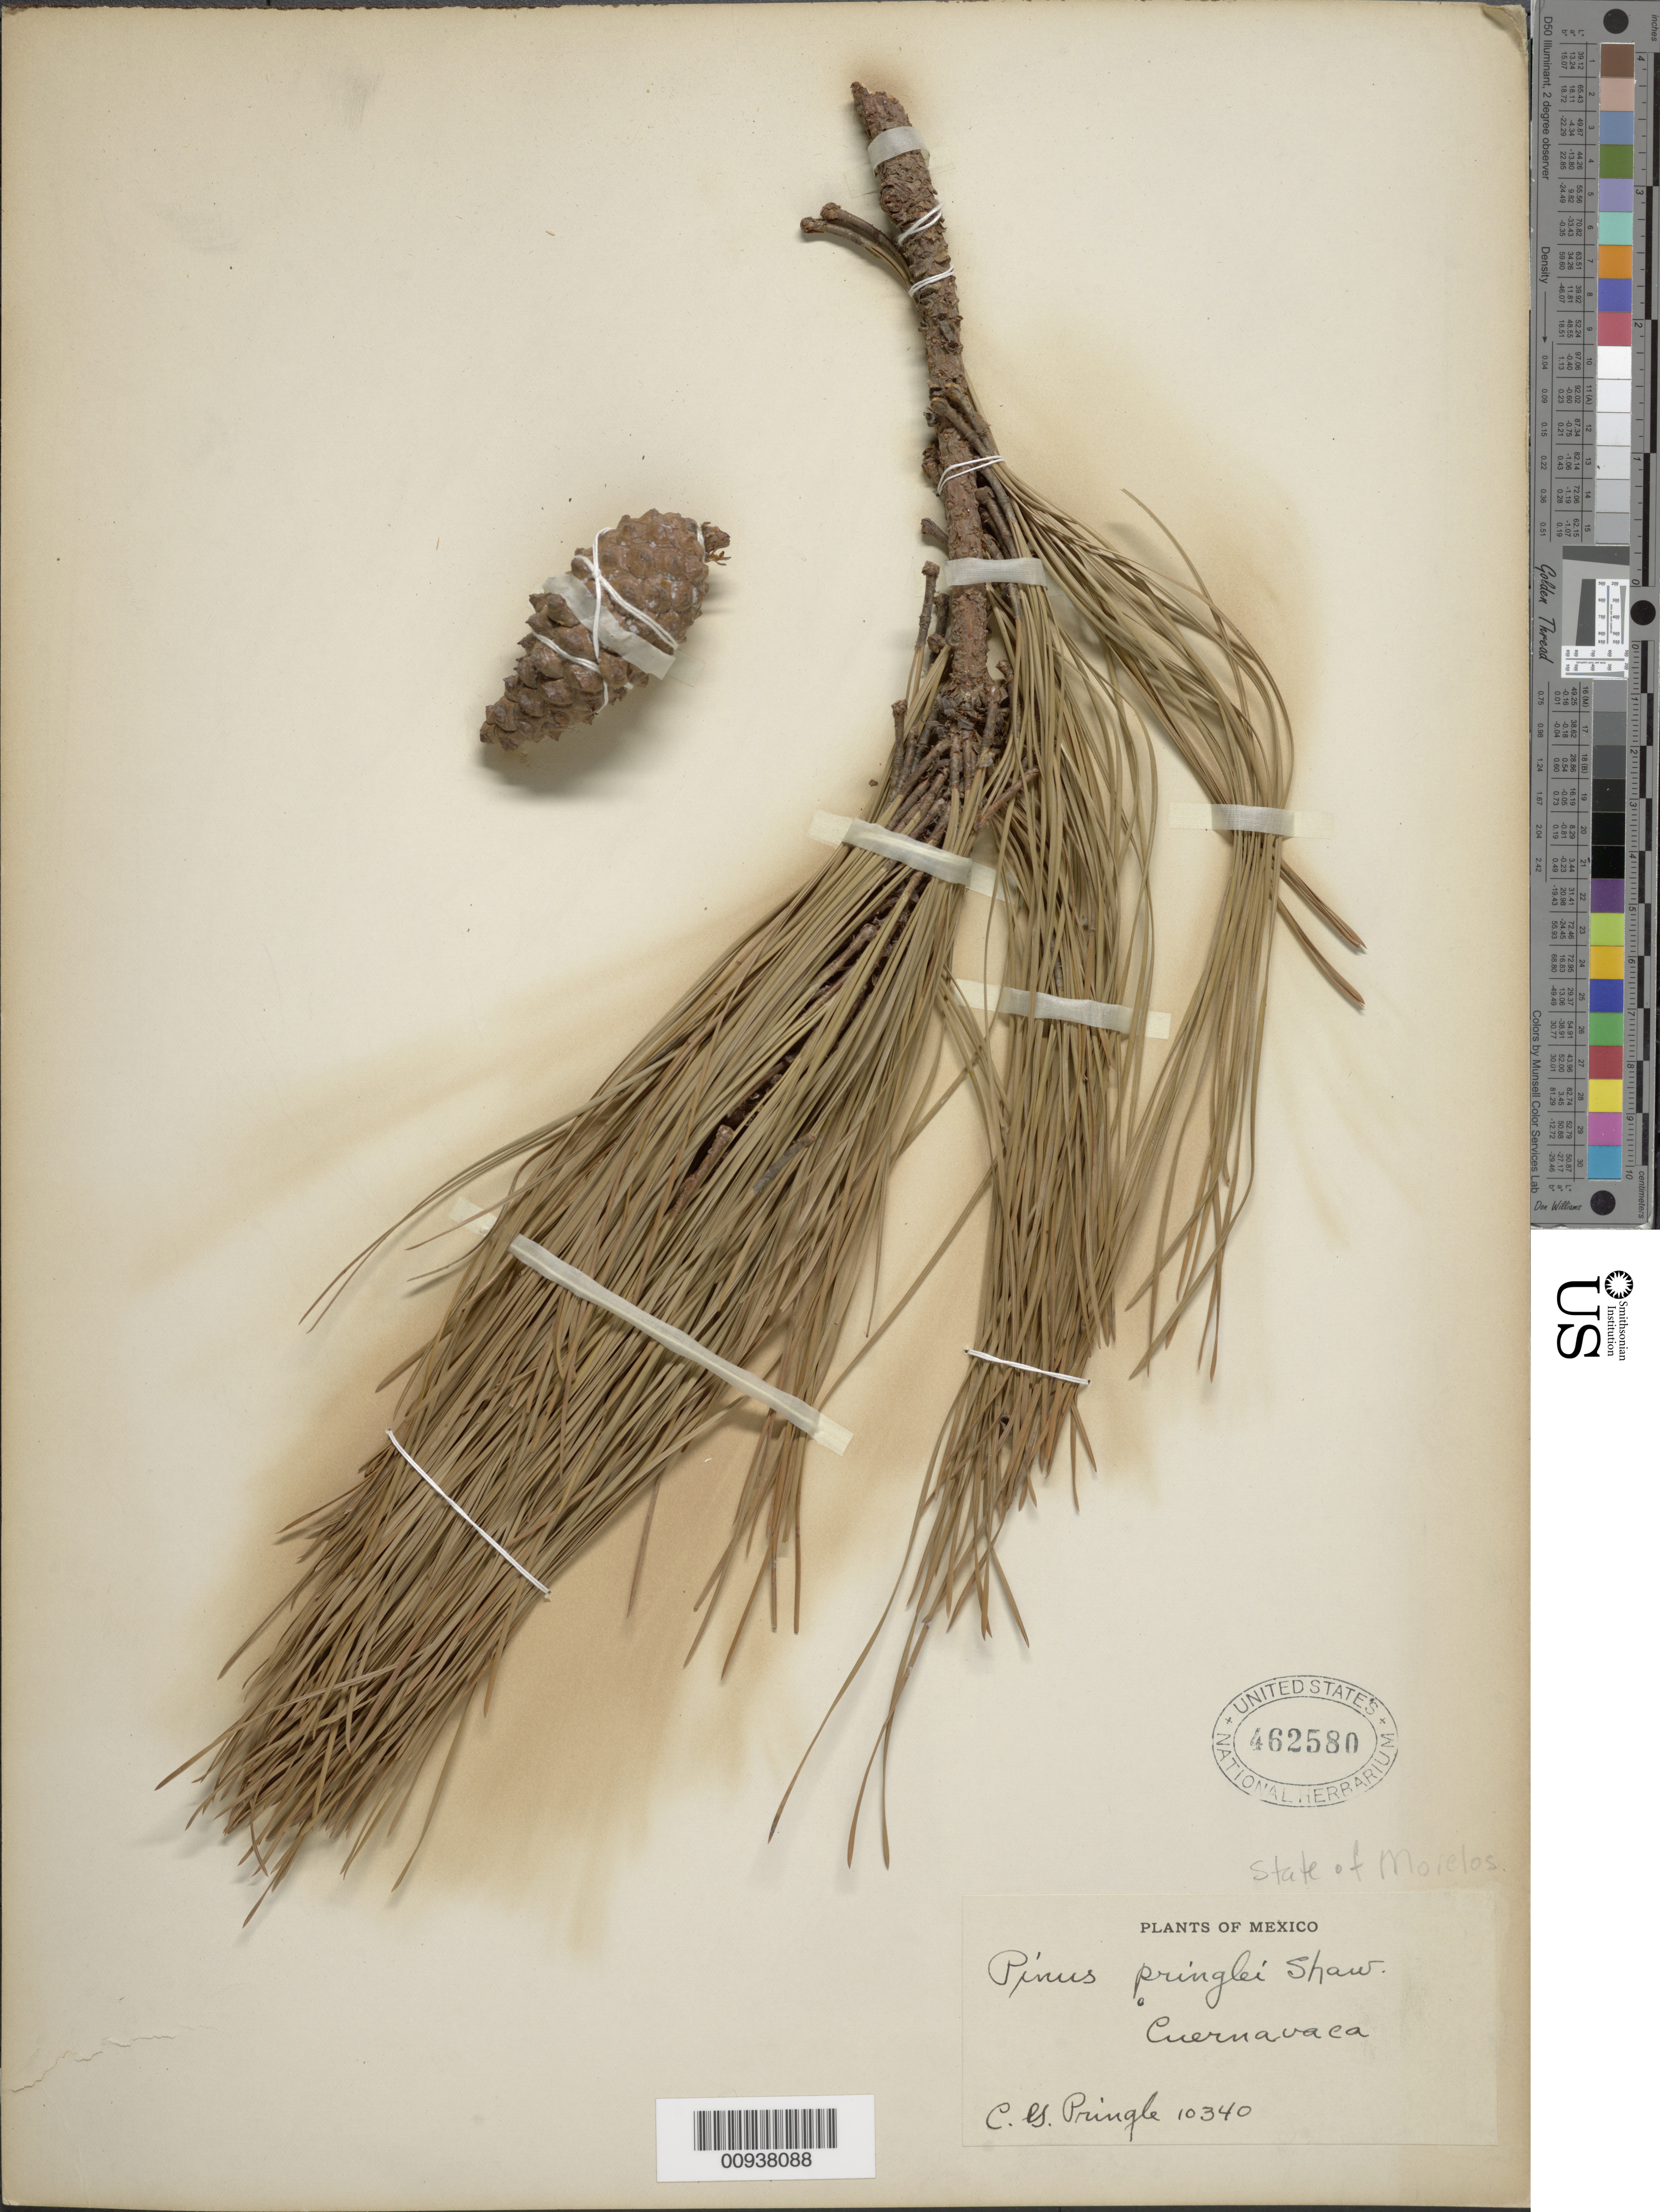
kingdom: Plantae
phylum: Tracheophyta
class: Pinopsida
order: Pinales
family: Pinaceae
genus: Pinus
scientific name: Pinus pringlei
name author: Shaw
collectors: C. G. Pringle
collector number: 10340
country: Mexico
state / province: Morelos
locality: Cuernavaca.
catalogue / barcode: US 462580